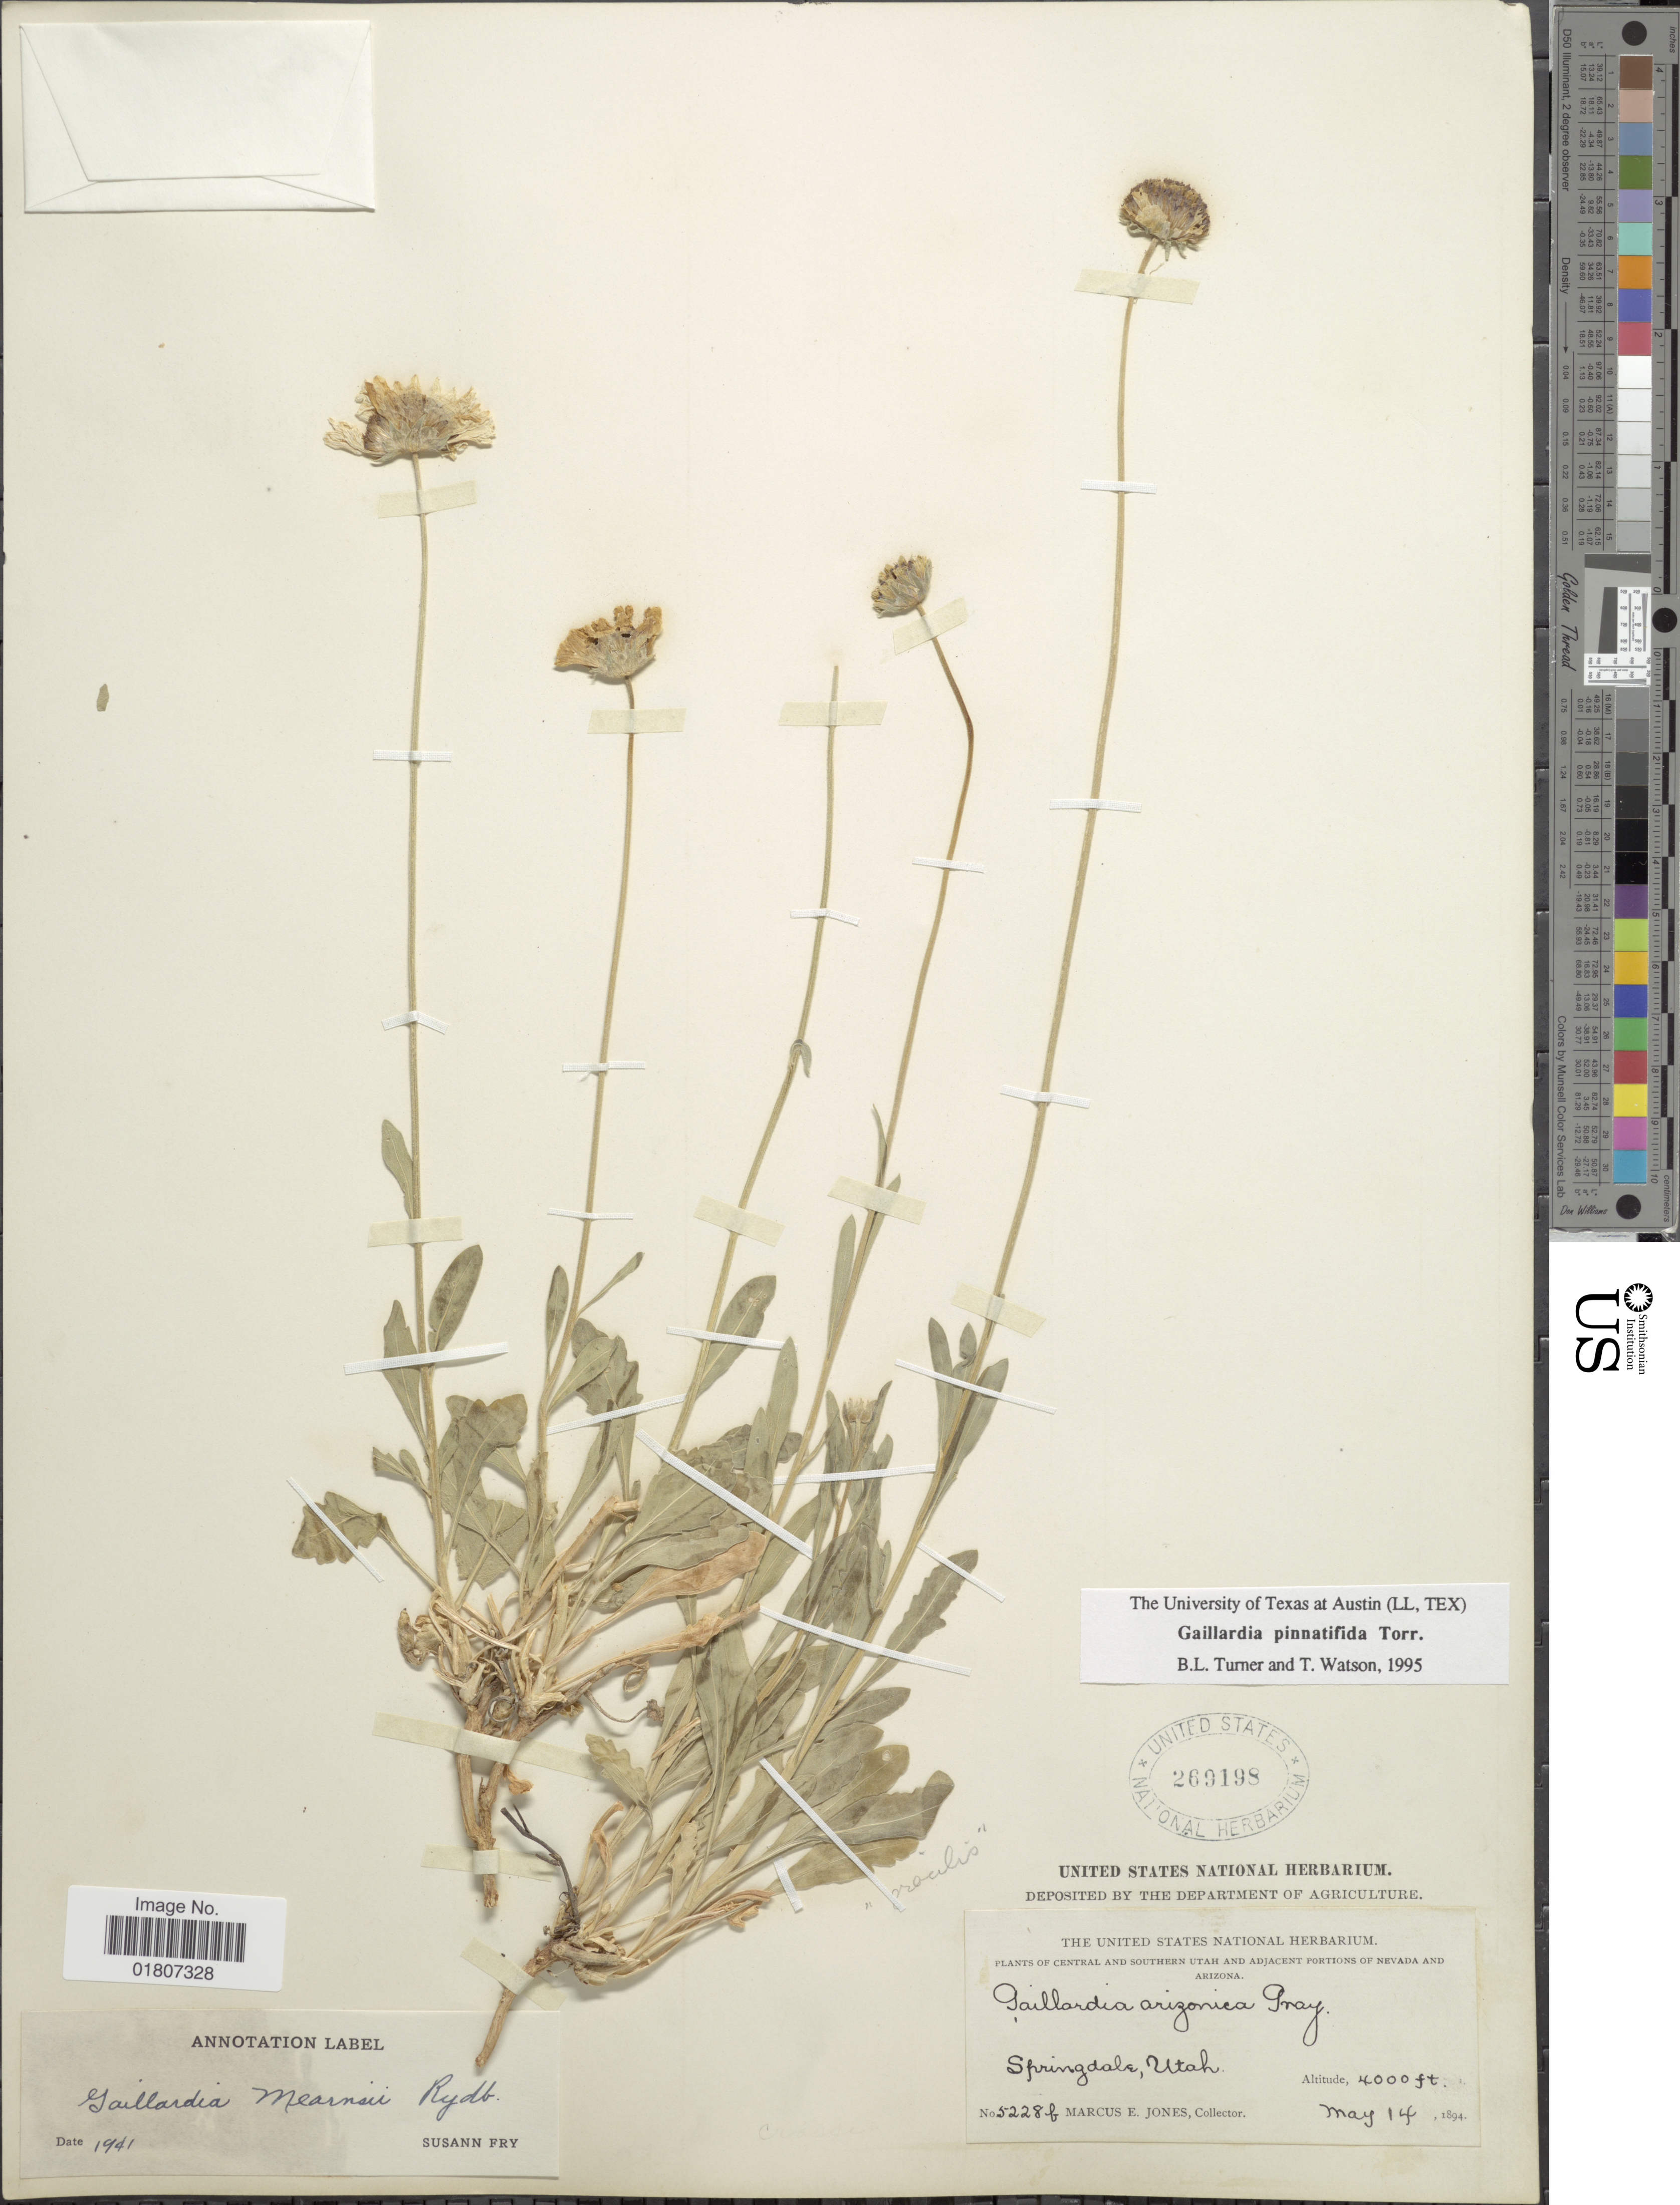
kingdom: Plantae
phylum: Tracheophyta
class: Magnoliopsida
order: Asterales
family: Asteraceae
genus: Gaillardia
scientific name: Gaillardia pinnatifida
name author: Torr.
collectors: M. E. Jones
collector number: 5228b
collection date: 1894-05-14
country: United States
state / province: Utah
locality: Springdale. Central and Southern Utah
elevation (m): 1219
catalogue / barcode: US 269198